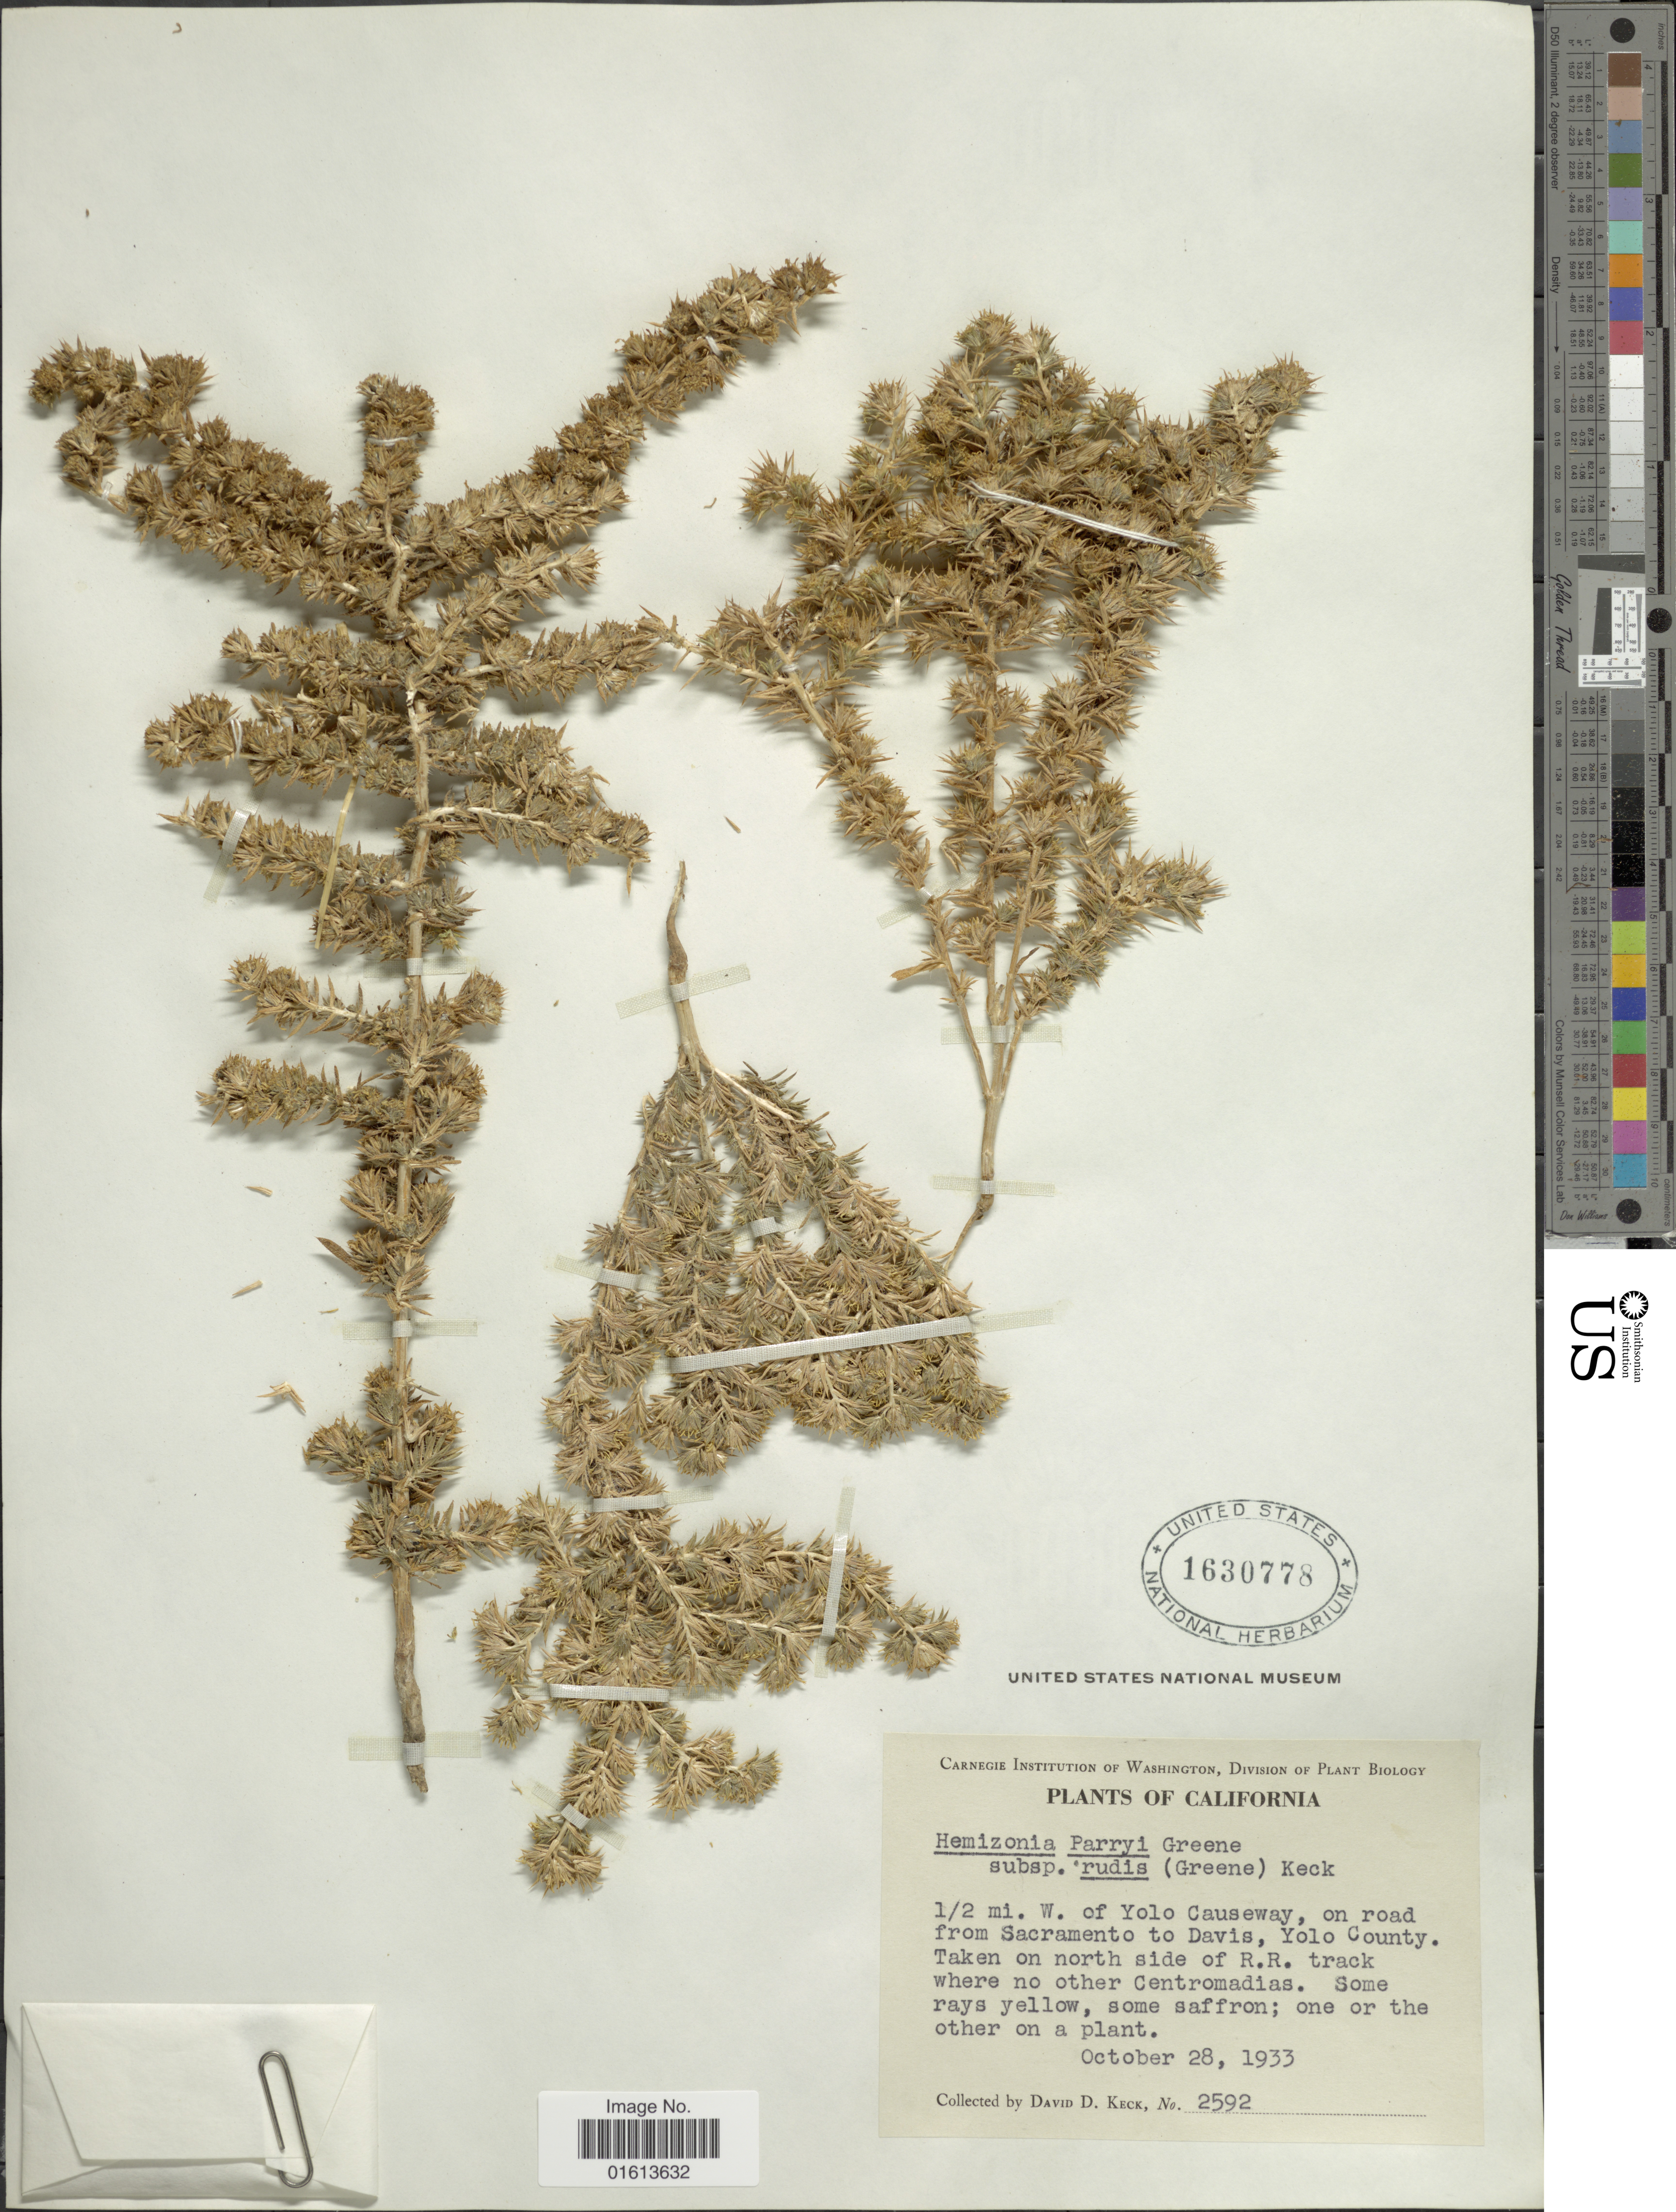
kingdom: Plantae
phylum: Tracheophyta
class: Magnoliopsida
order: Asterales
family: Asteraceae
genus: Hemizonia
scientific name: Hemizonia parryi subsp. rudis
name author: (Greene) D.D. Keck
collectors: D. D. Keck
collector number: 2592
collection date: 1933-10-28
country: United States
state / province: California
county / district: Yolo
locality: California. 1/2 mi. W. of Yolo Causeway, on road from Sacramento to Davis, Yolo County. Taken on north side of R. R. track where no other Cetromadias.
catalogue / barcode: US 1630778